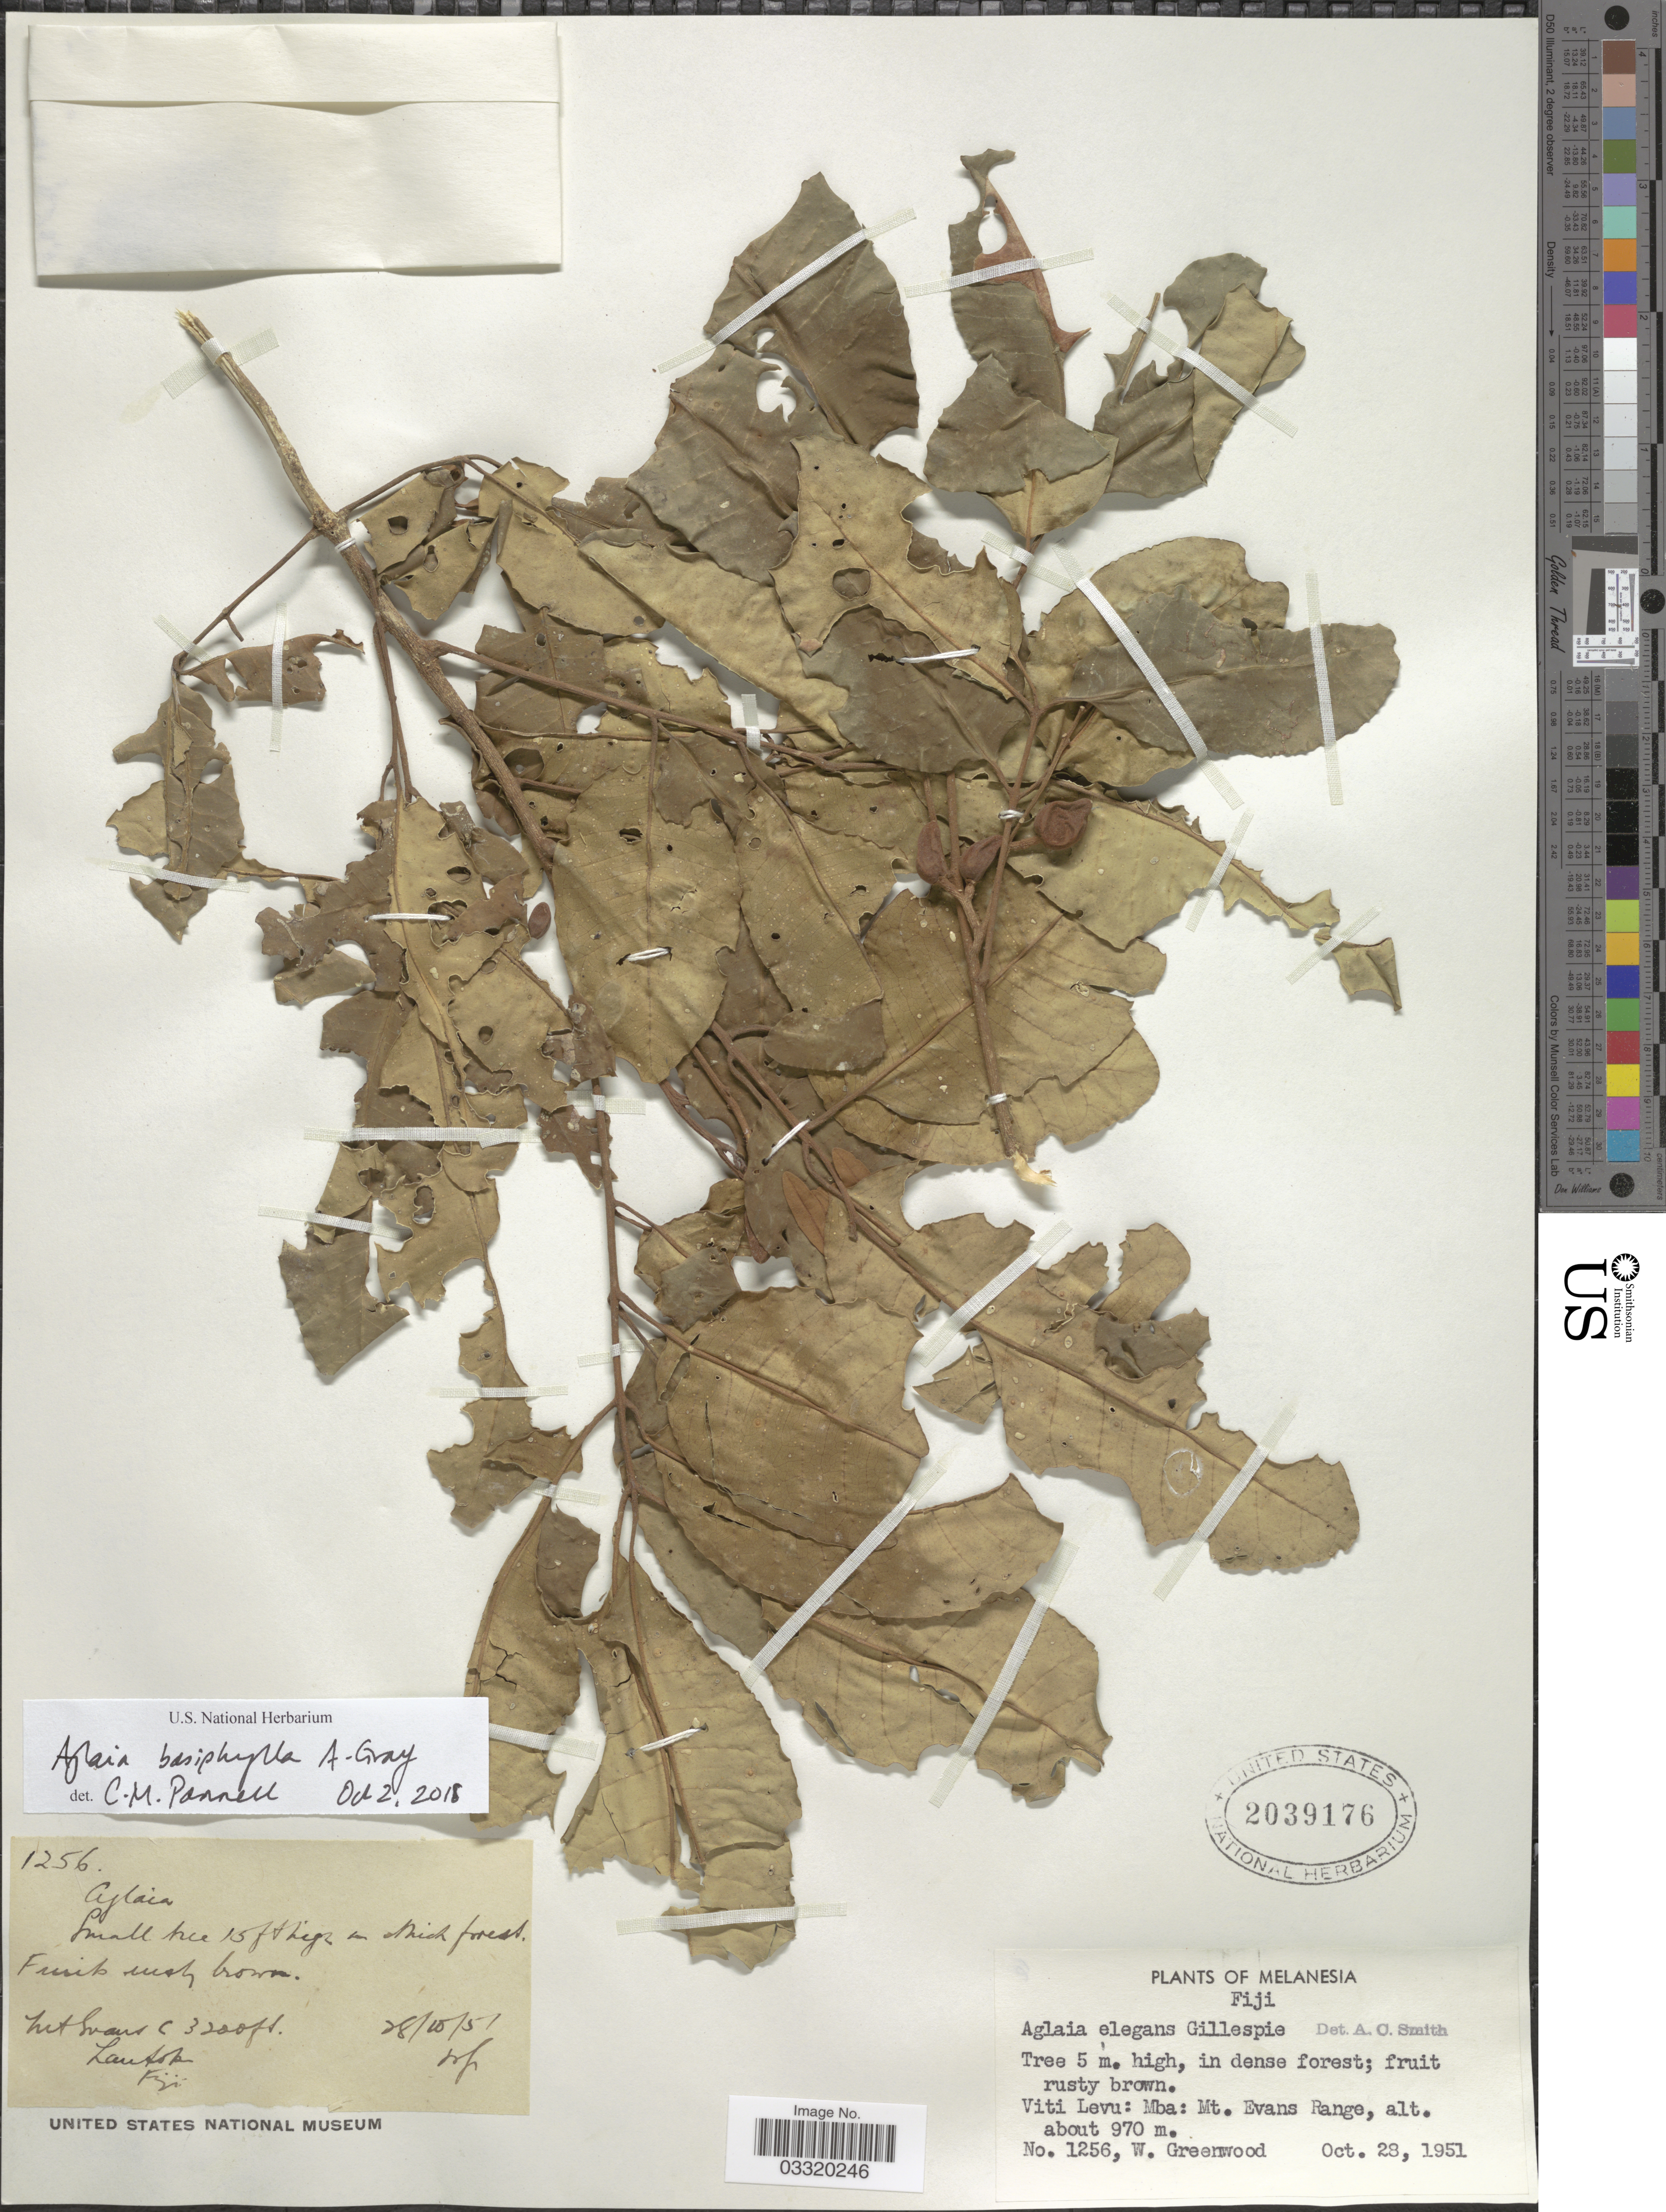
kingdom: Plantae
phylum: Tracheophyta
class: Magnoliopsida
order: Sapindales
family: Meliaceae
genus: Aglaia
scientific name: Aglaia basiphylla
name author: A. Gray in Wilkes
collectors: W. Greenwood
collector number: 1256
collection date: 1951-10-28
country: Fiji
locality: Melanesia. Viti Levu: Mba: Mt. Evans Range. Lautoka.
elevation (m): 970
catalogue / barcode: US 2039176